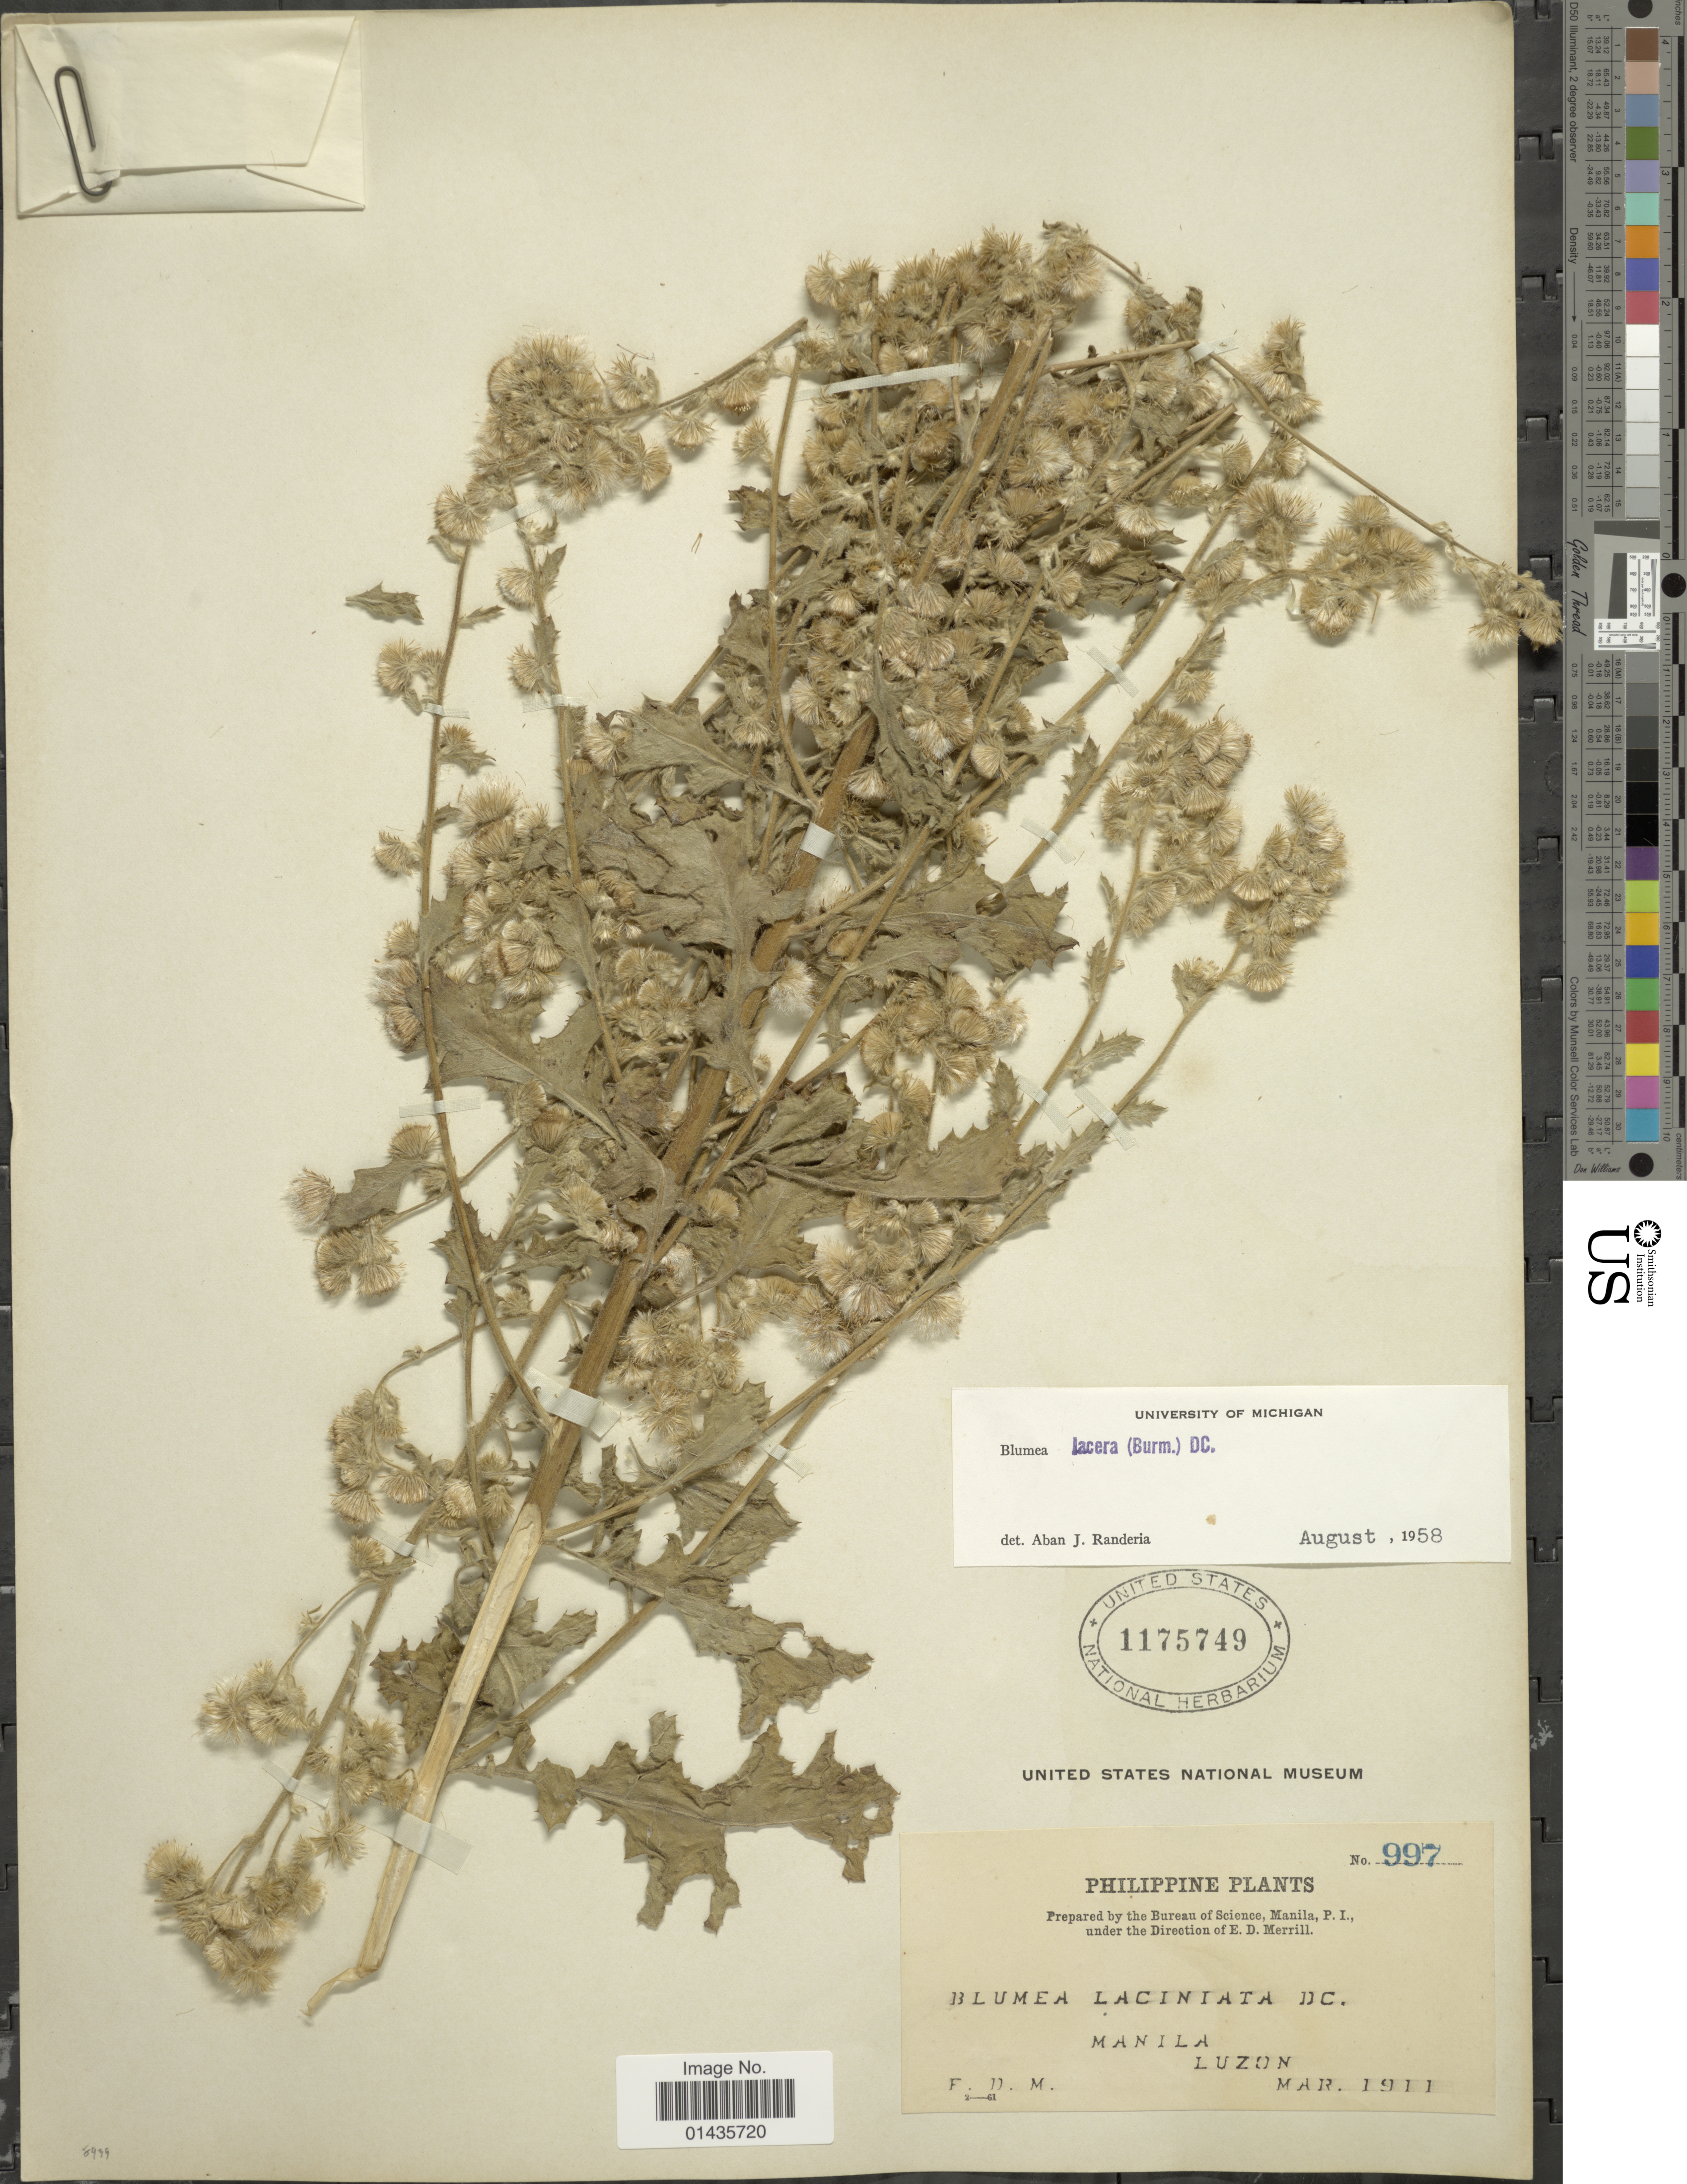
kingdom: Plantae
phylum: Tracheophyta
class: Magnoliopsida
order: Asterales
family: Asteraceae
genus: Blumea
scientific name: Blumea lacera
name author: (Roxb.) DC.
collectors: E. D. Merrill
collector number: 997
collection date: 1911-03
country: Philippines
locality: Manila, Luzon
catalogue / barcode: US 1175749